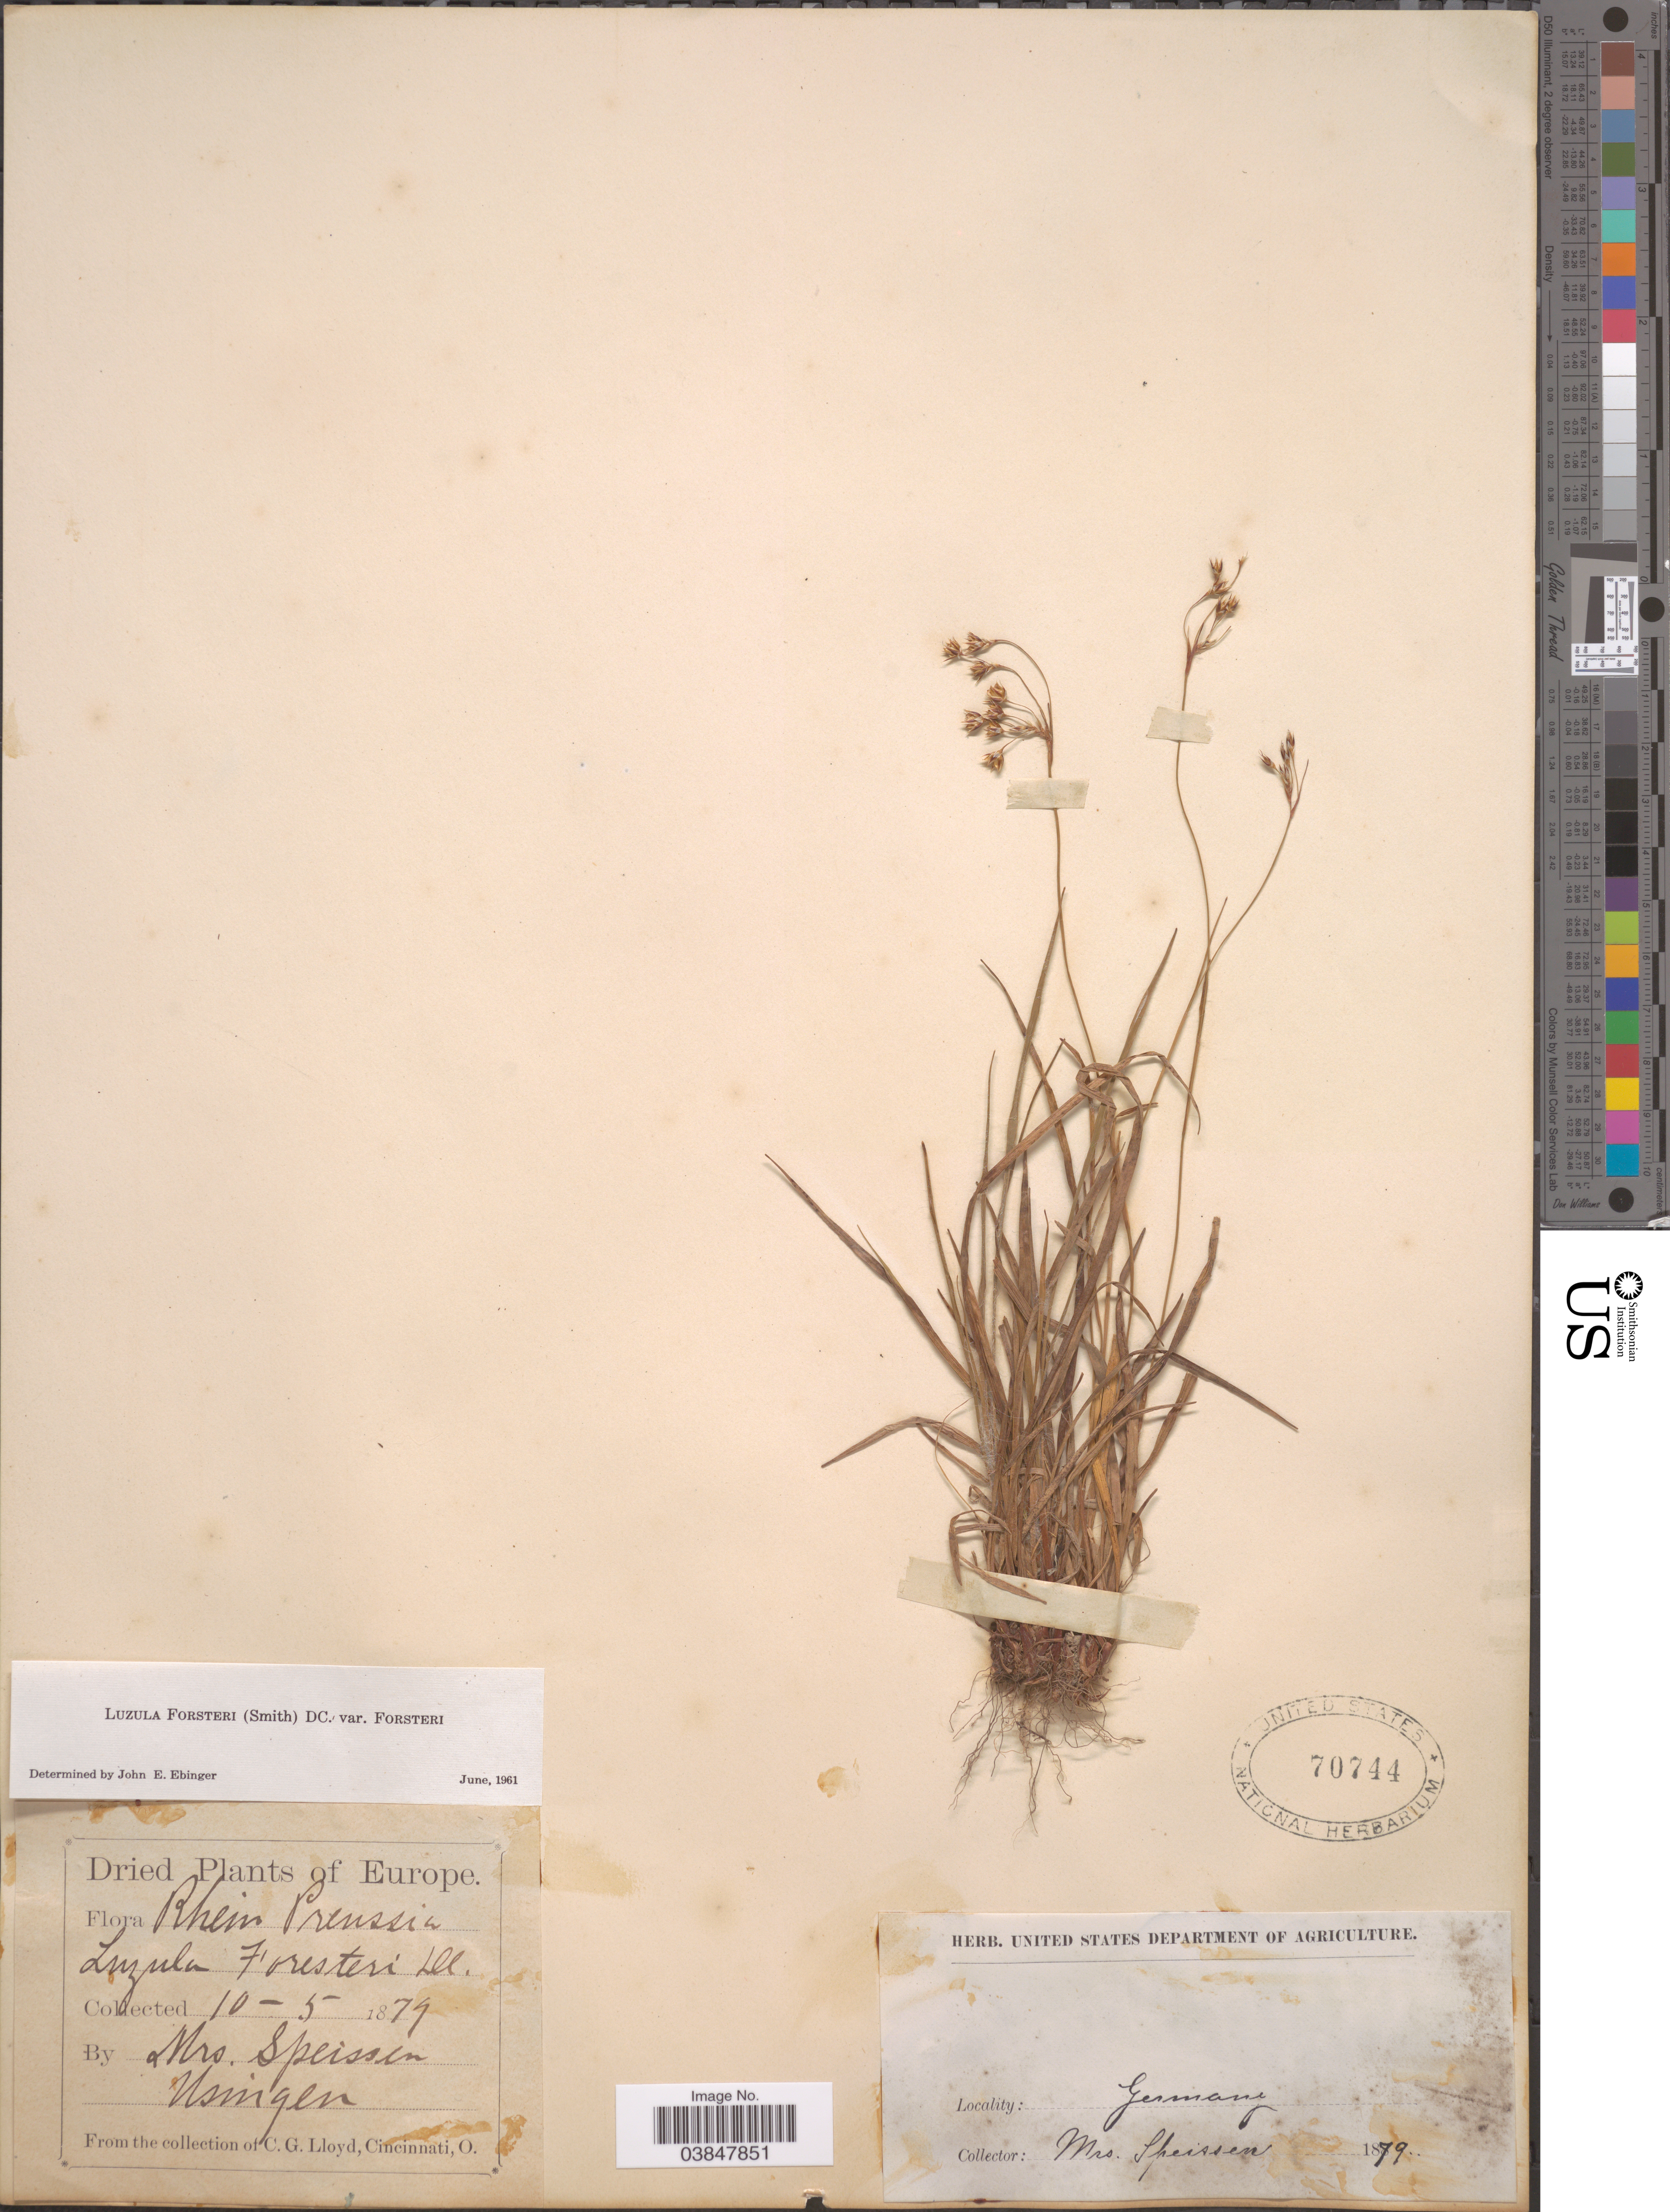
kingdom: Plantae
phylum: Tracheophyta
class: Liliopsida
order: Poales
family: Juncaceae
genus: Luzula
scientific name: Luzula forsteri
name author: (Sm.) DC.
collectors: Speissen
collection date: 1879-05-10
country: Germany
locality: Rhein Preussia. Usingen.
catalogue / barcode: US 70744